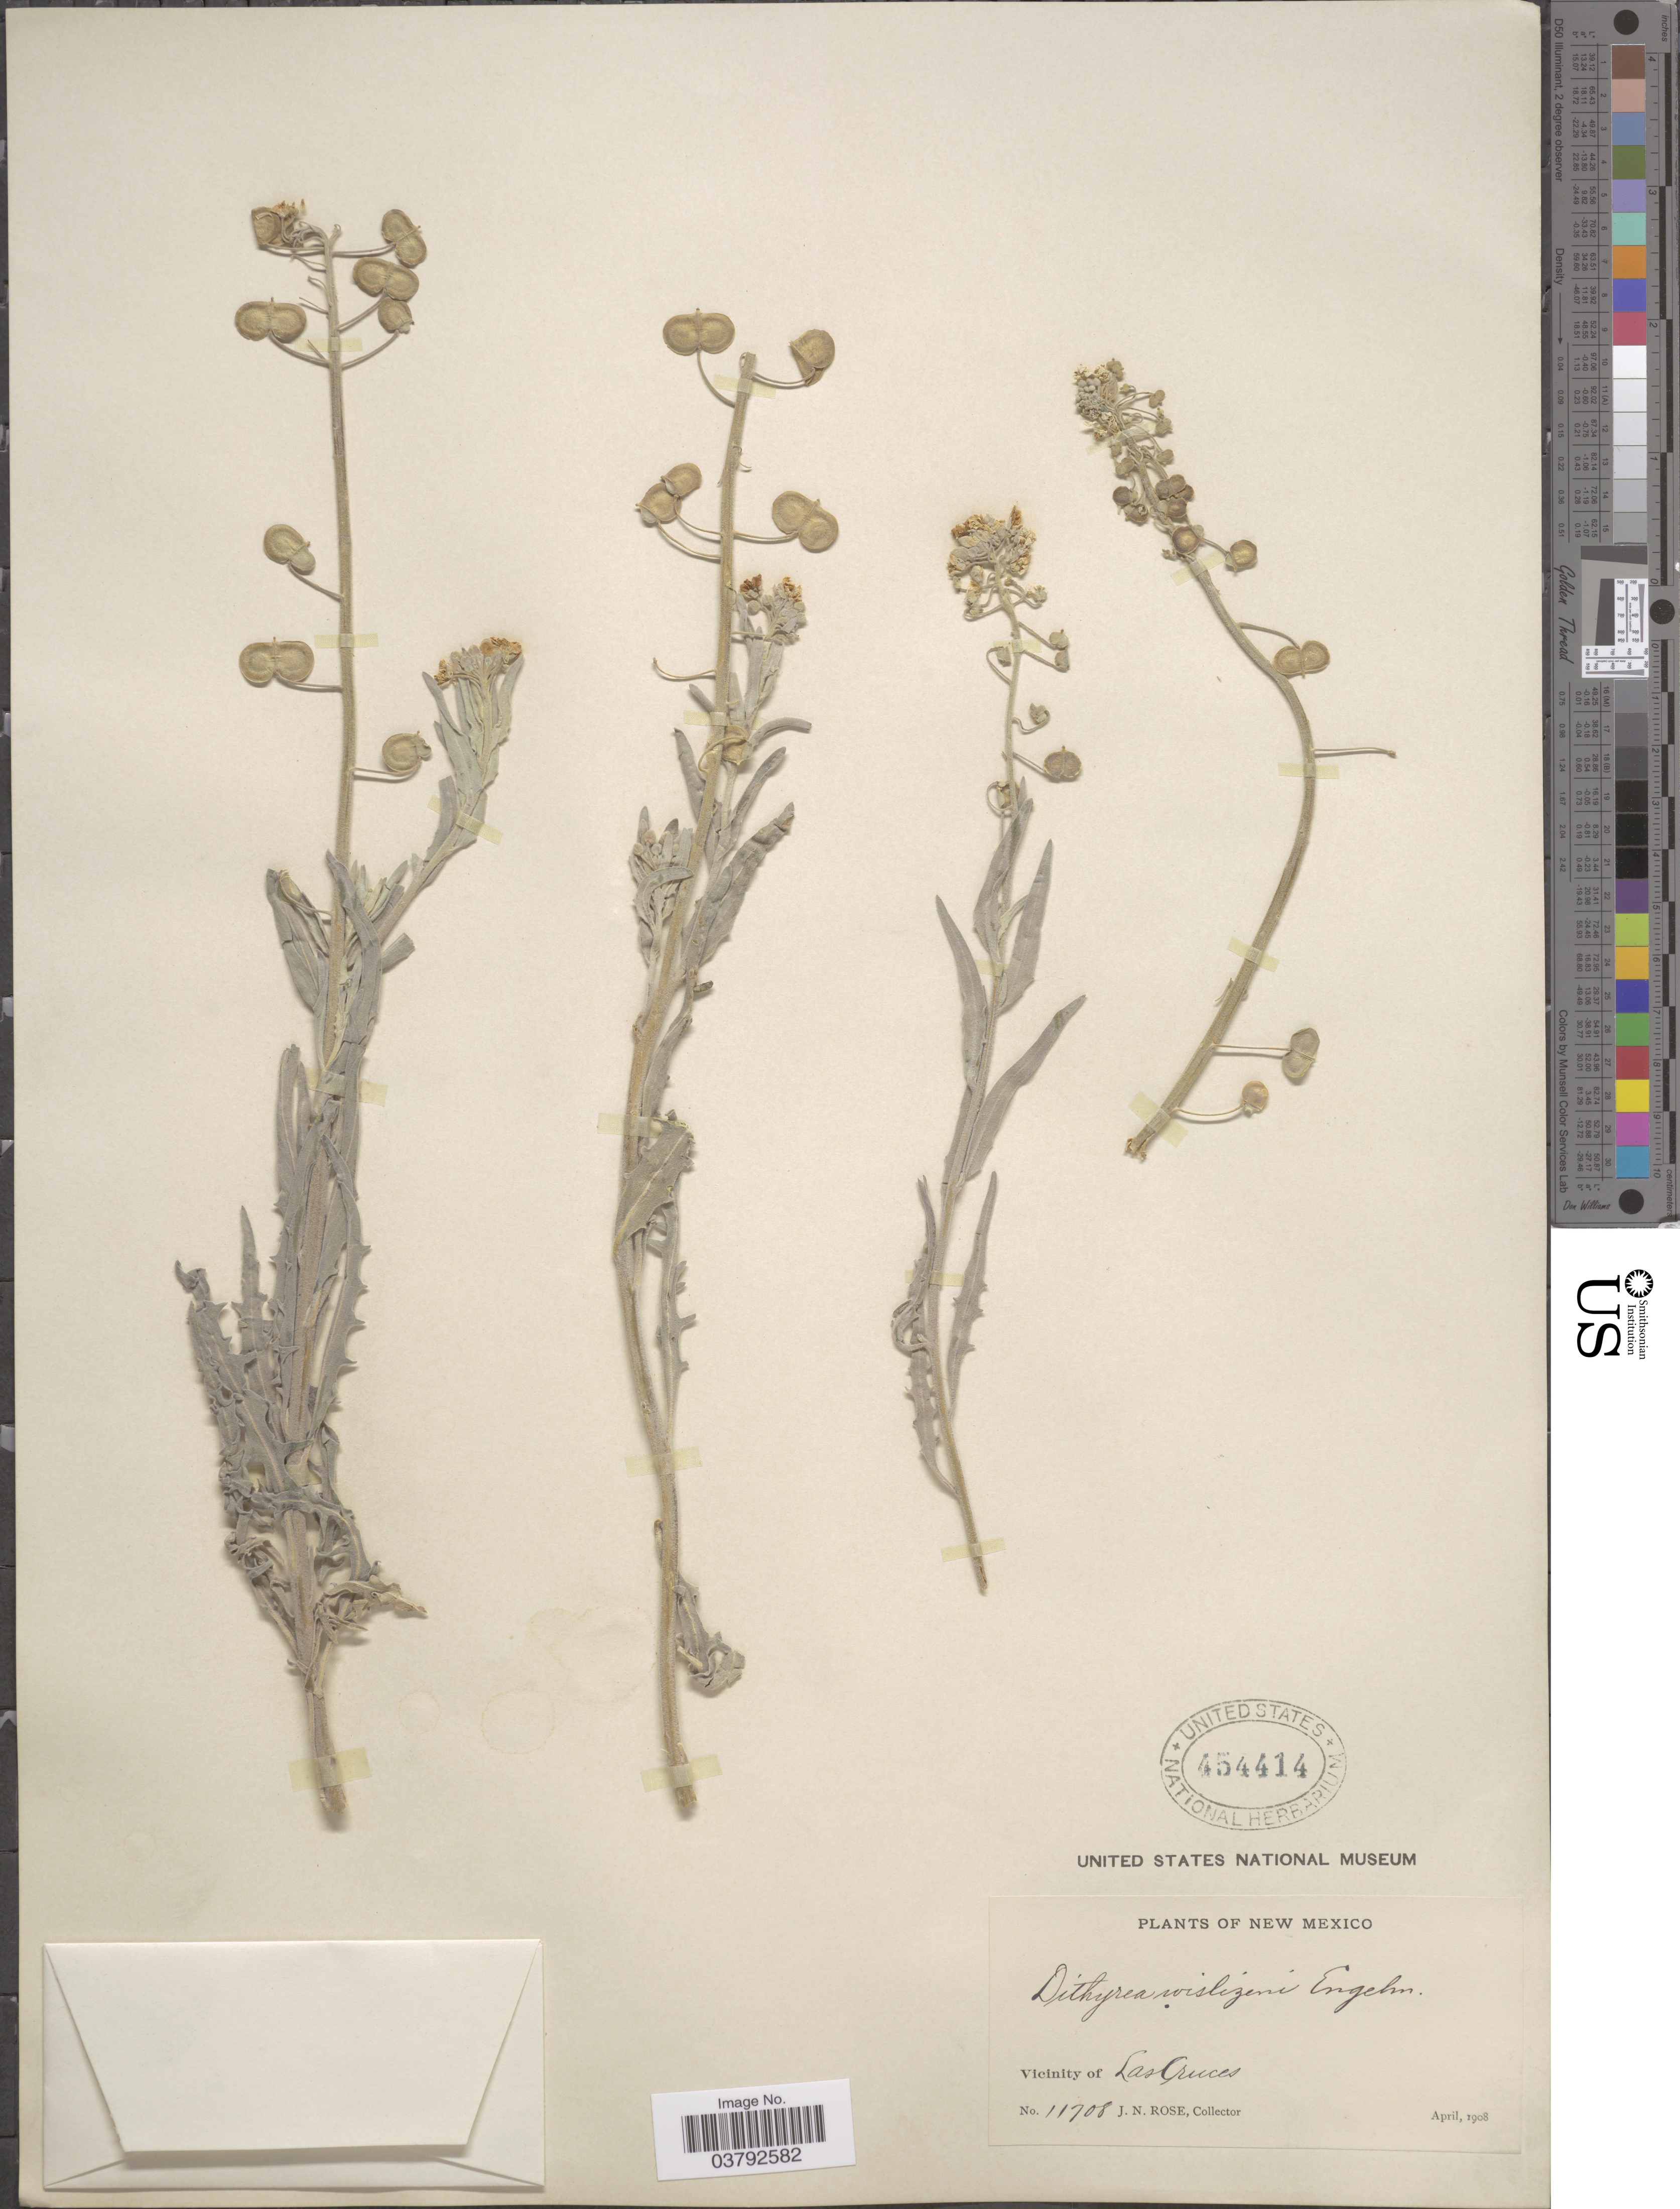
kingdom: Plantae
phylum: Tracheophyta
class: Magnoliopsida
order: Brassicales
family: Brassicaceae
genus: Dithyrea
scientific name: Dithyrea wislizeni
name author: Engelm.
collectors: J. N. Rose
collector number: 11708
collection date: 1908-04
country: United States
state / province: New Mexico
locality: Vicinity of Las Cruces.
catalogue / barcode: US 454414